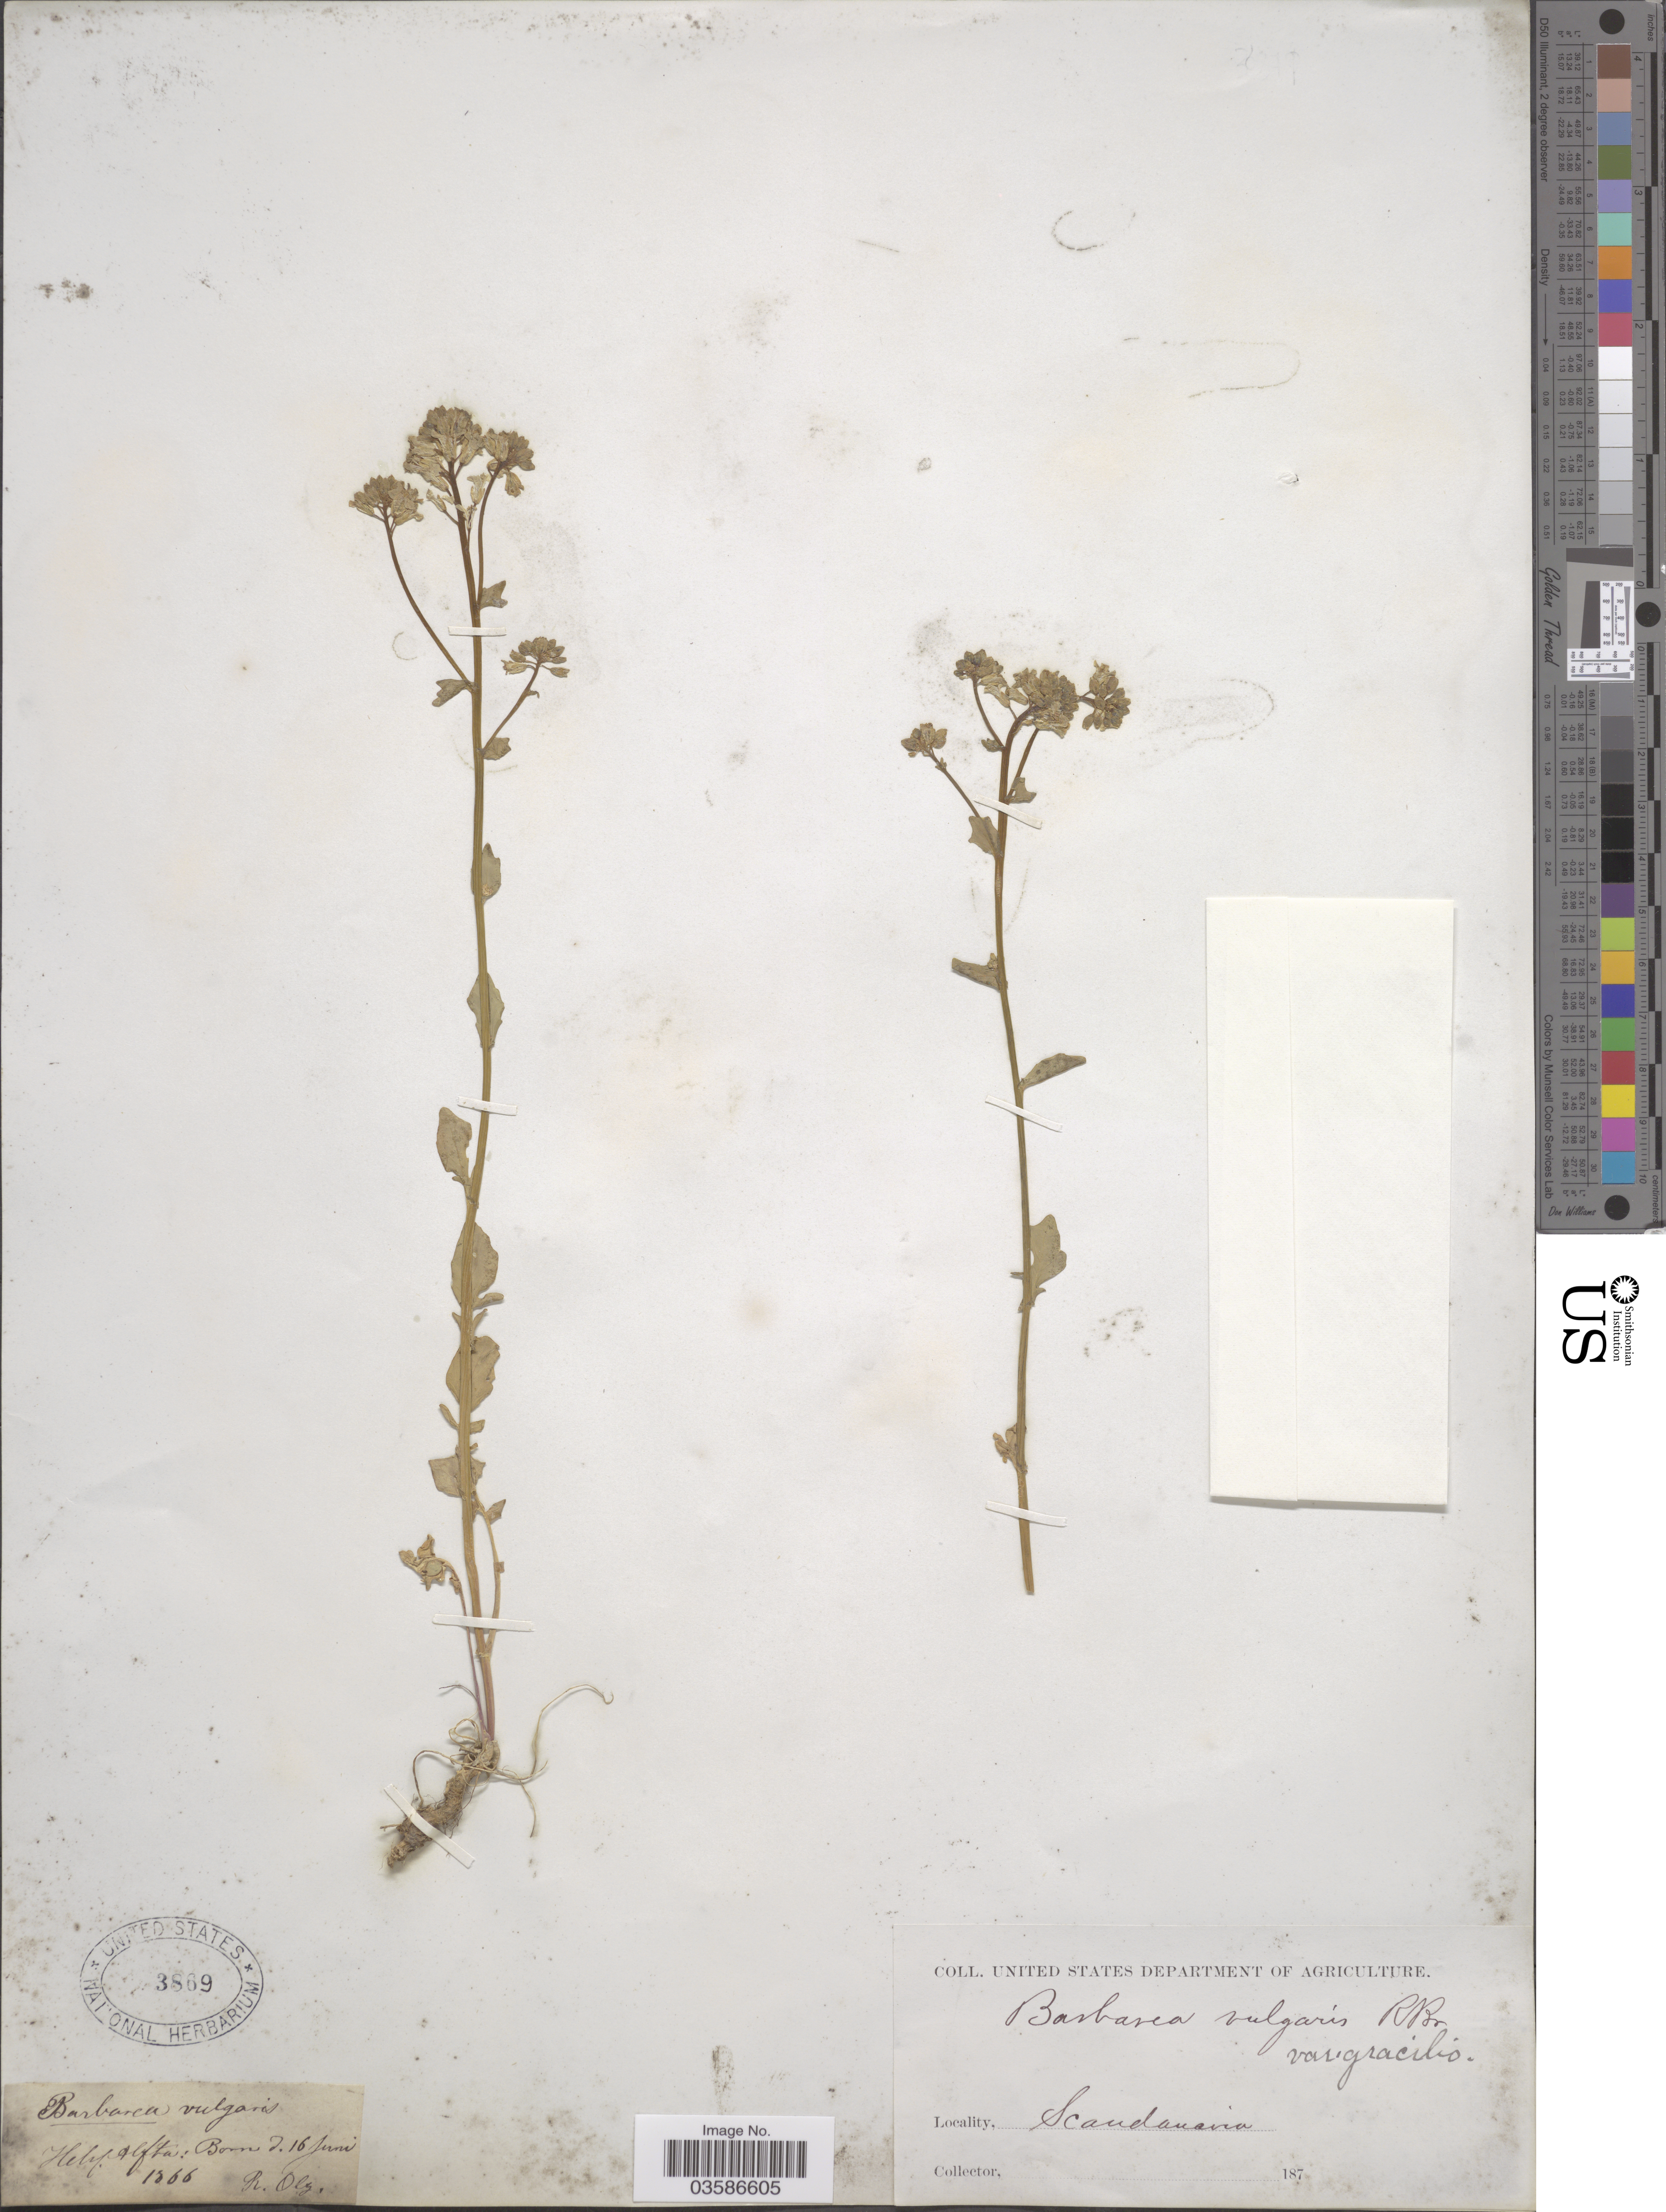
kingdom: Plantae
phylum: Tracheophyta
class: Magnoliopsida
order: Brassicales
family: Brassicaceae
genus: Barbarea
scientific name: Barbarea vulgaris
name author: W.T. Aiton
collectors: R. Olg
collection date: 1866-06-16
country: Sweden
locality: Scandanavia [sic]. Helsl. Alfta: Born.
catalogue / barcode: US 3869